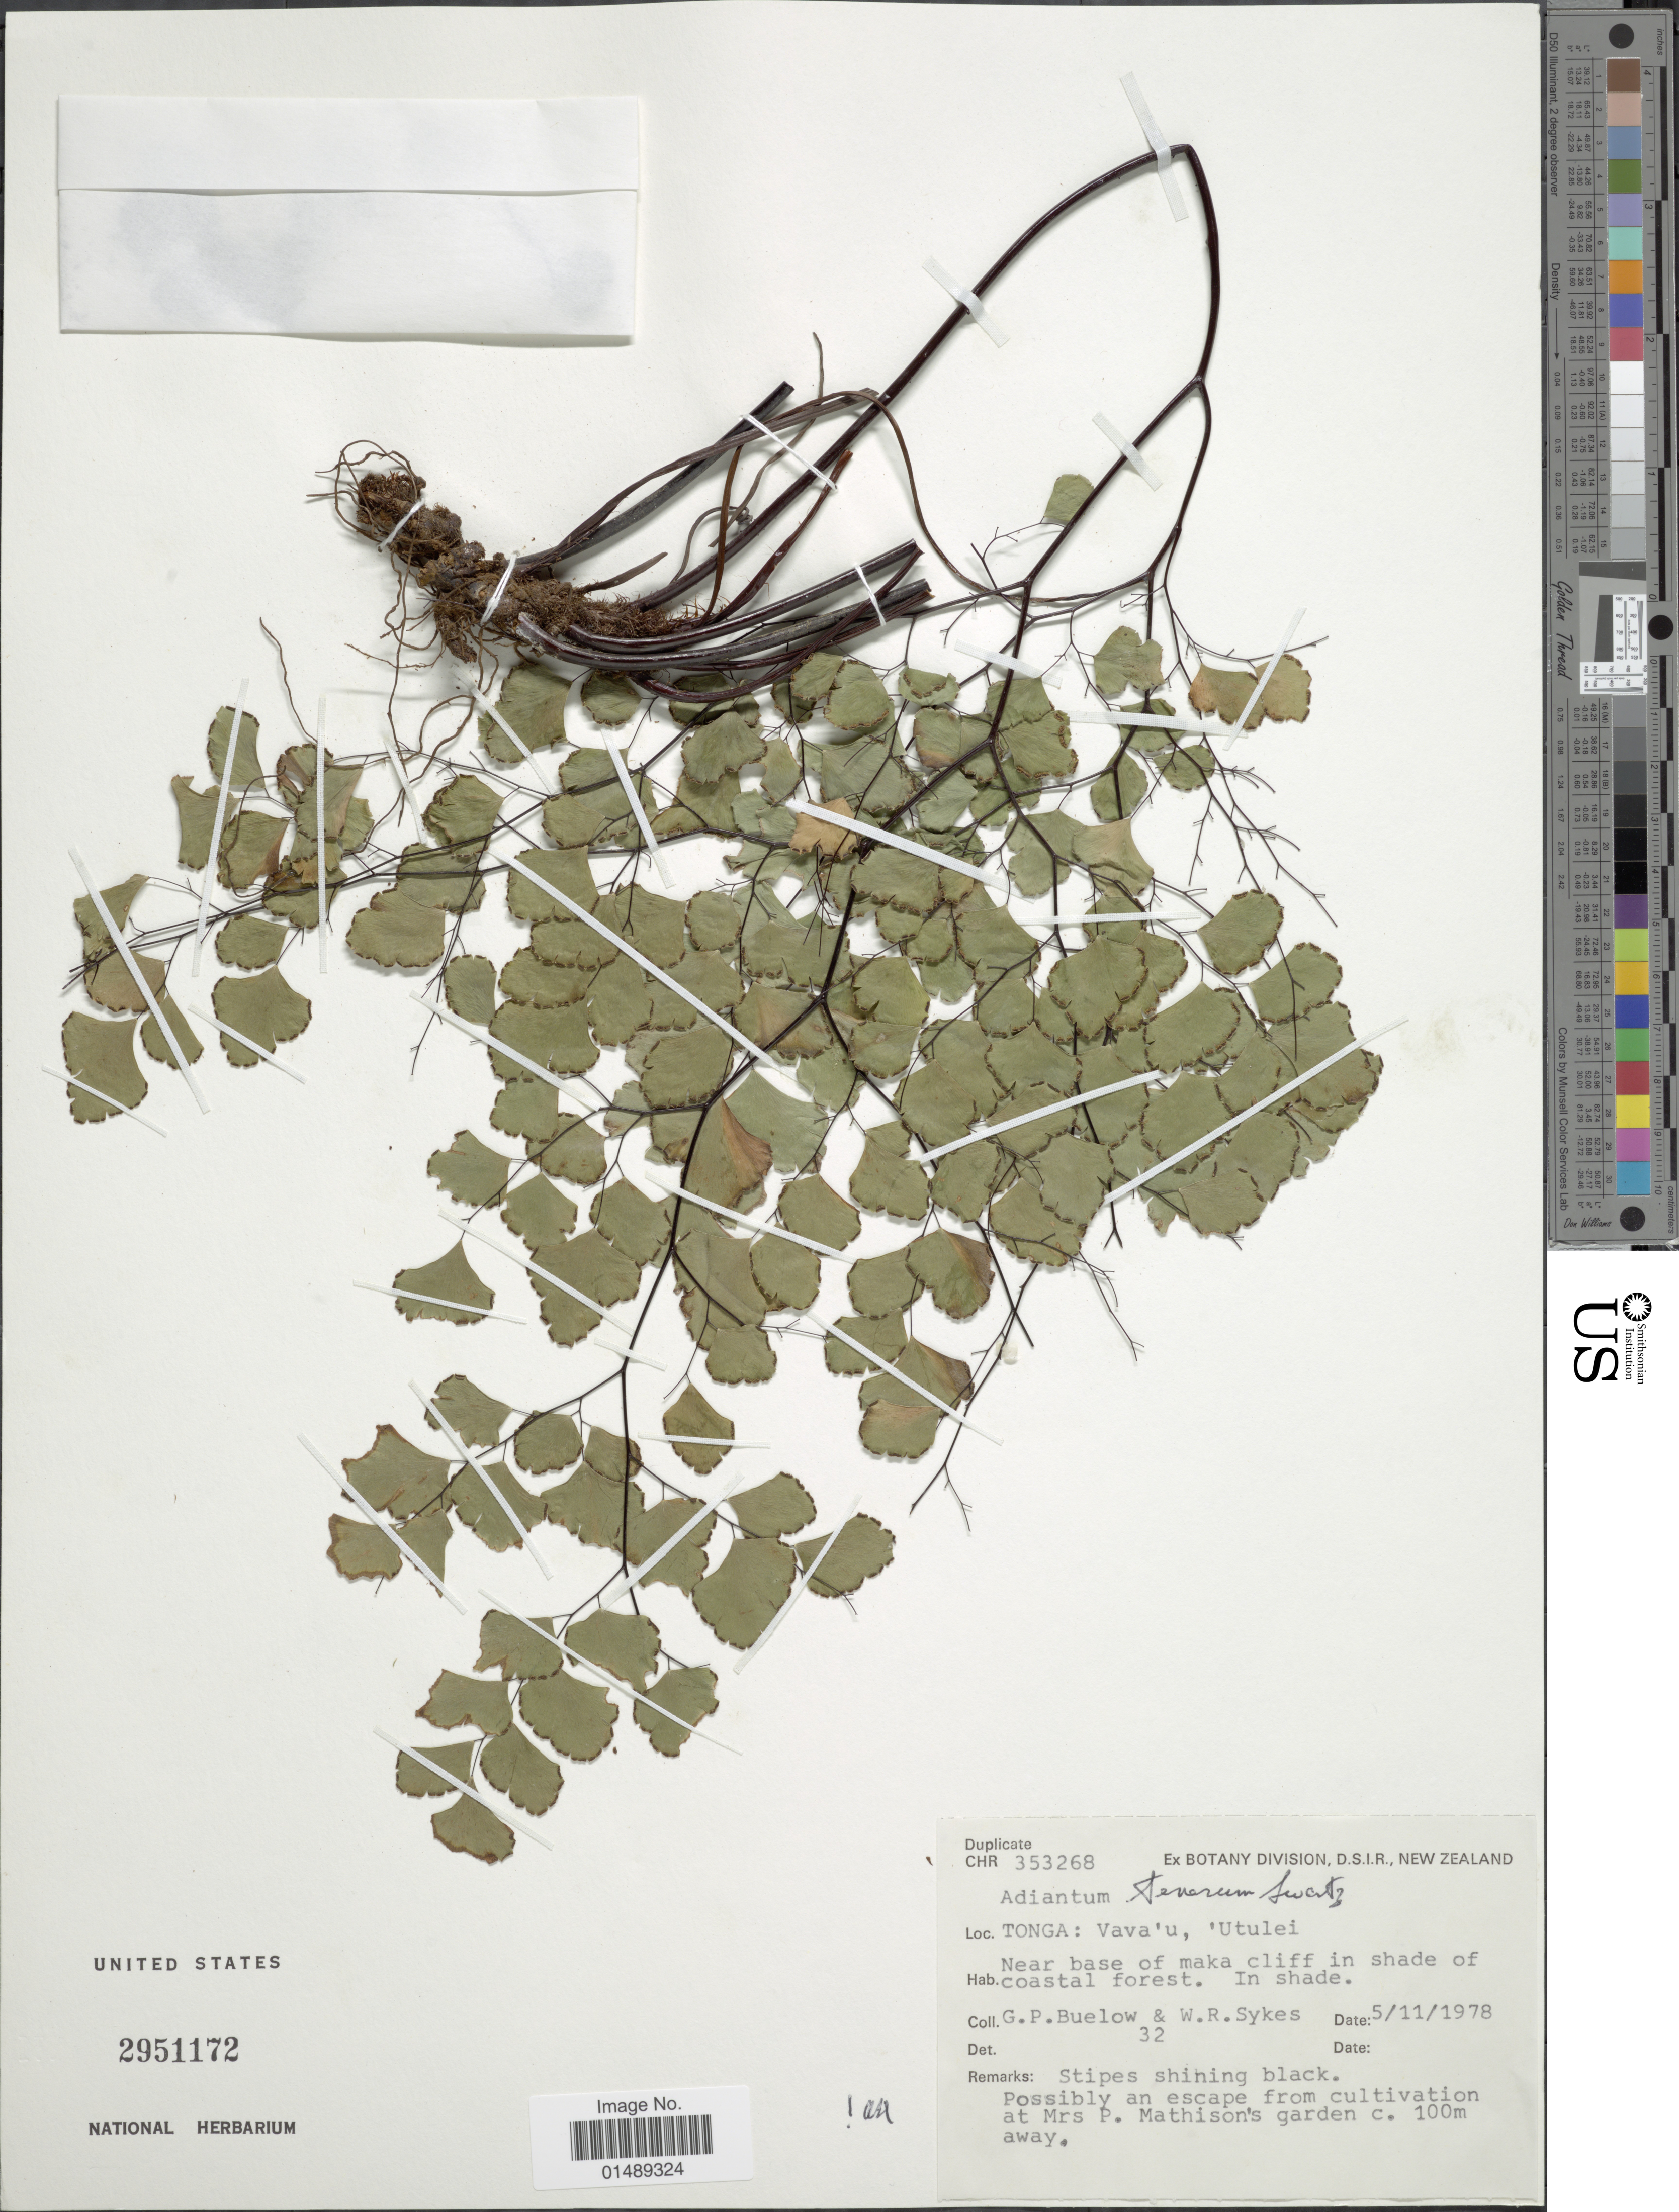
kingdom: Plantae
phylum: Tracheophyta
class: Polypodiopsida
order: Polypodiales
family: Pteridaceae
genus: Adiantum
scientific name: Adiantum tenerum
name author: Sw.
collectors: G. Buelow & W. R. Sykes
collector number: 32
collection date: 1978-11-05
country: Tonga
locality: Tonga: Vava'u, Utulei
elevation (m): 100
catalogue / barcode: US 2951172